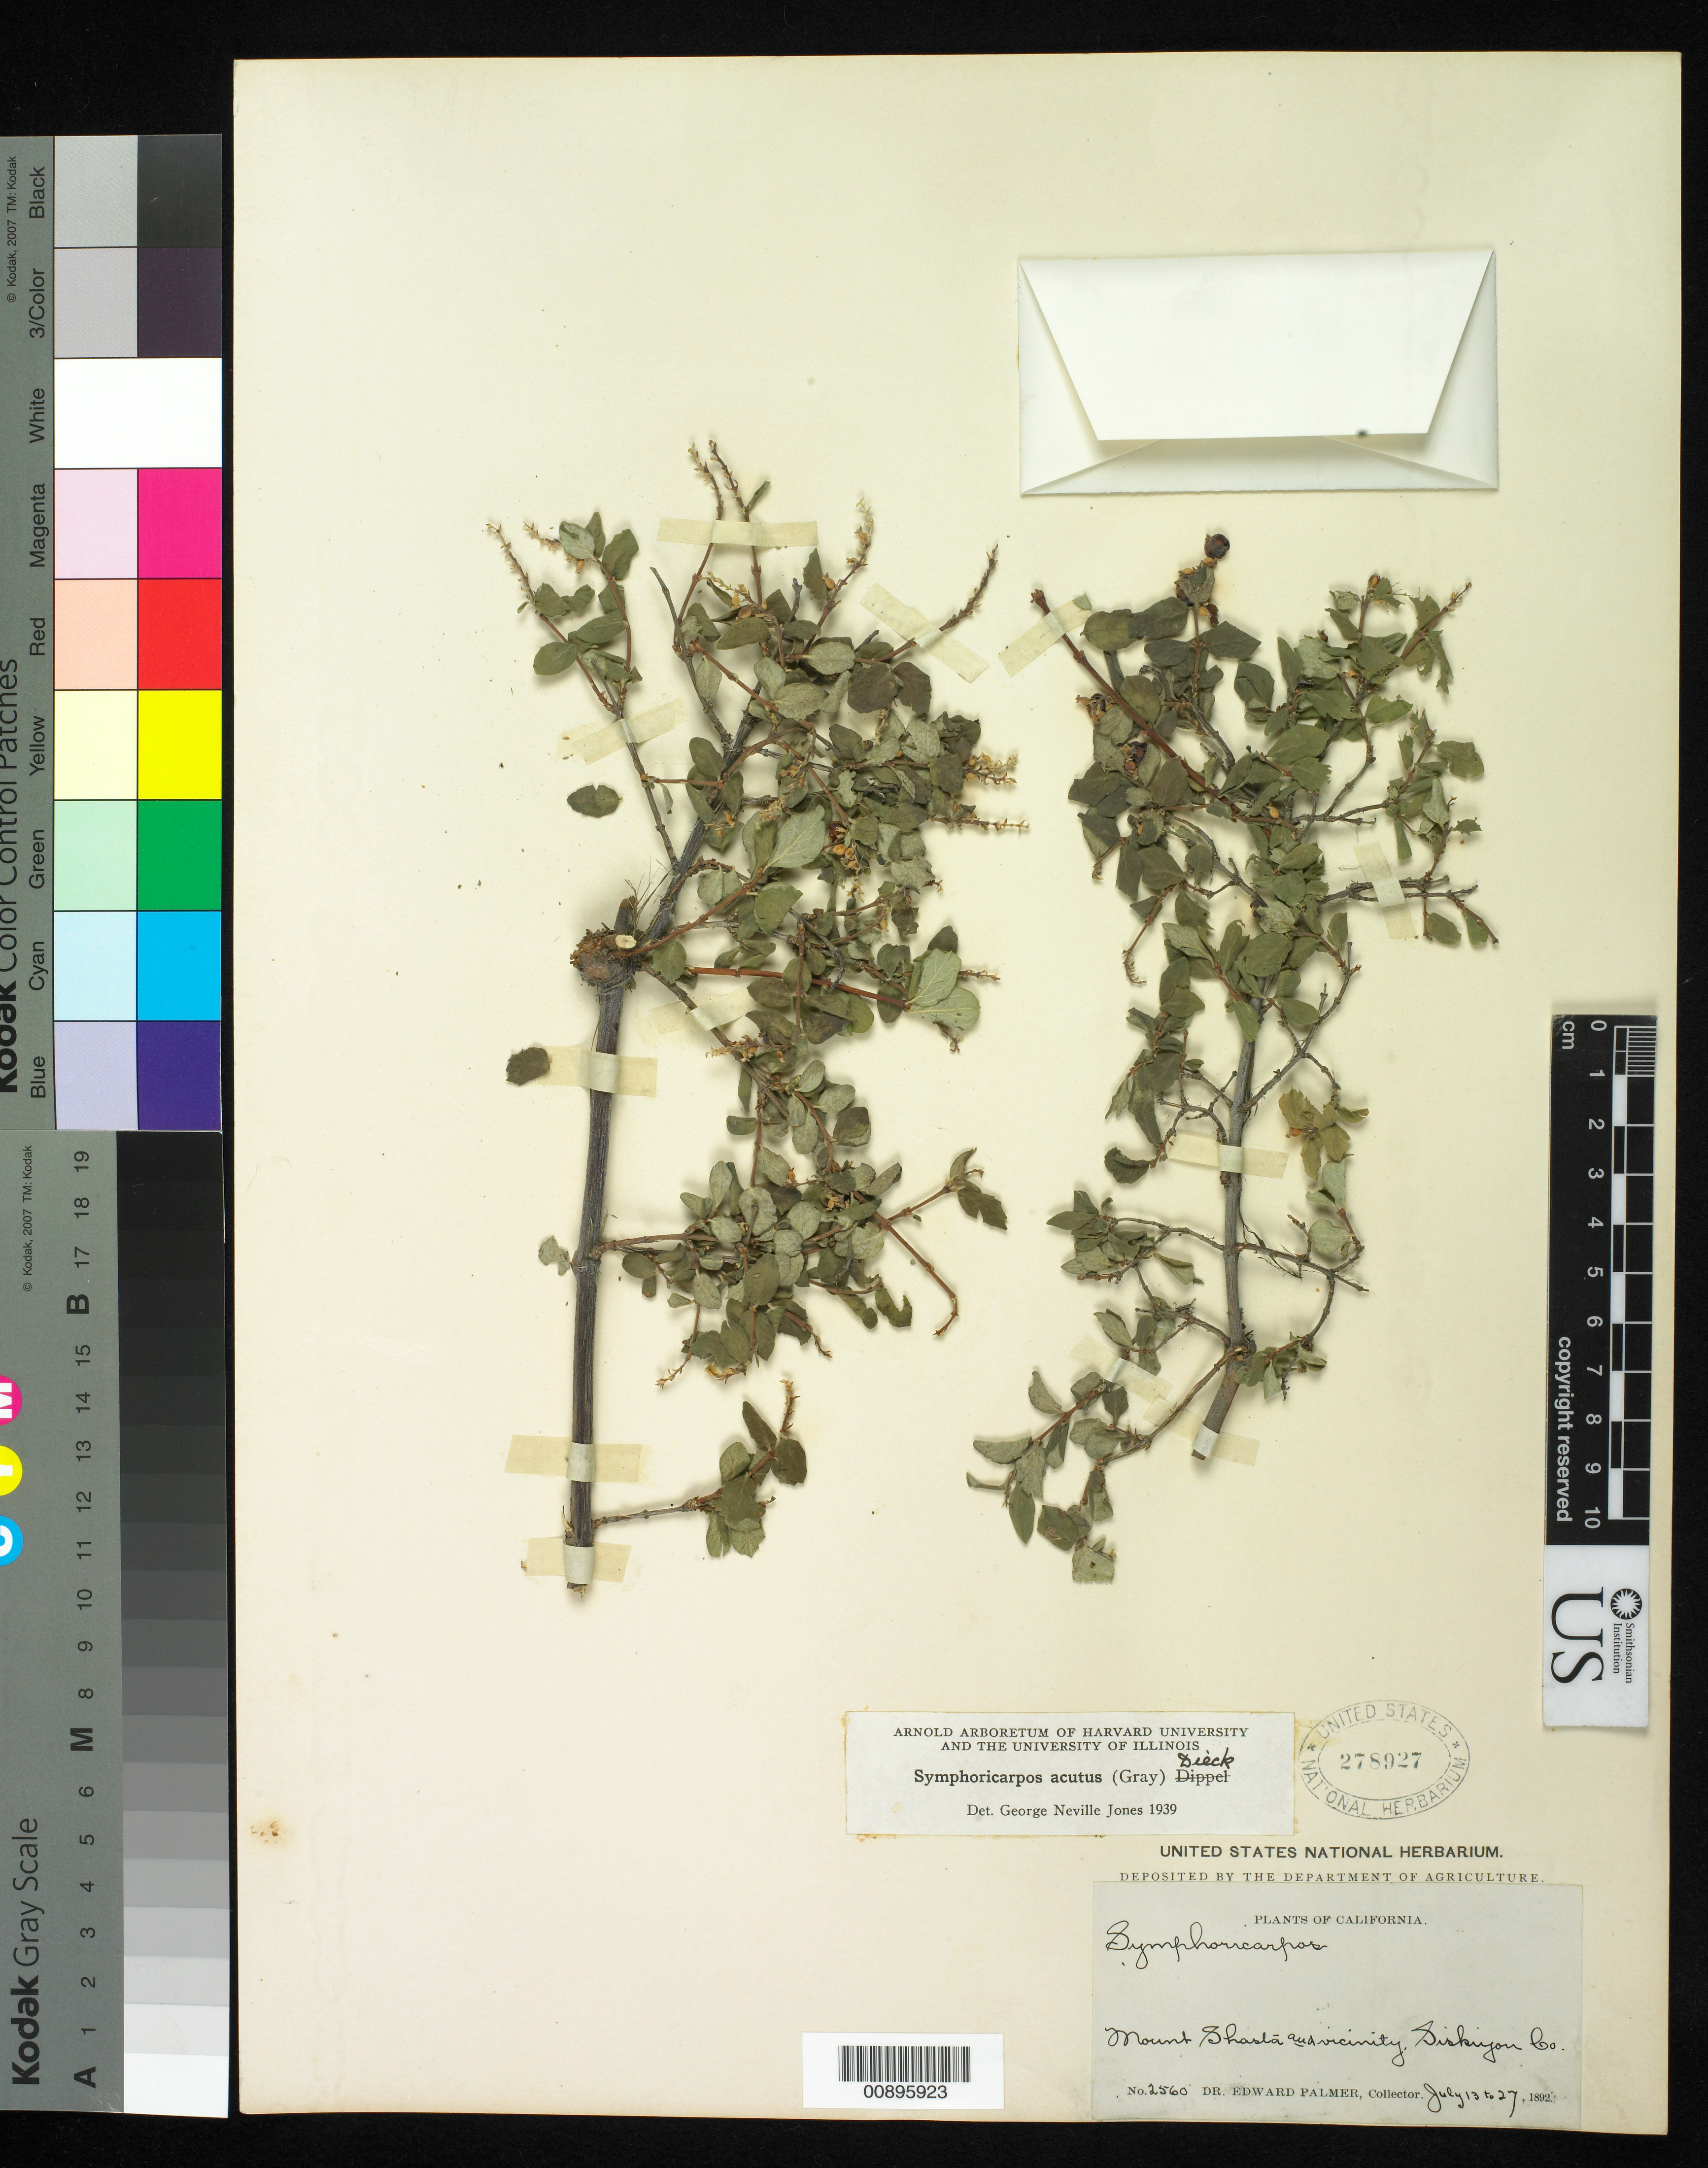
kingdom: Plantae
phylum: Tracheophyta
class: Magnoliopsida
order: Dipsacales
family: Caprifoliaceae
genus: Symphoricarpos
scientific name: Symphoricarpos acutus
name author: (A. Gray) Dieck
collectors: E. Palmer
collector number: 2560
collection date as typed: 13 Jul 1892 to 27 Jul 1892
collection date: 1892-07-13/1892-07-27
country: United States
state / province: California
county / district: Siskiyou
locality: Mount Shasta and vicinity, Siskiyou County, California.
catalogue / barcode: US 278927